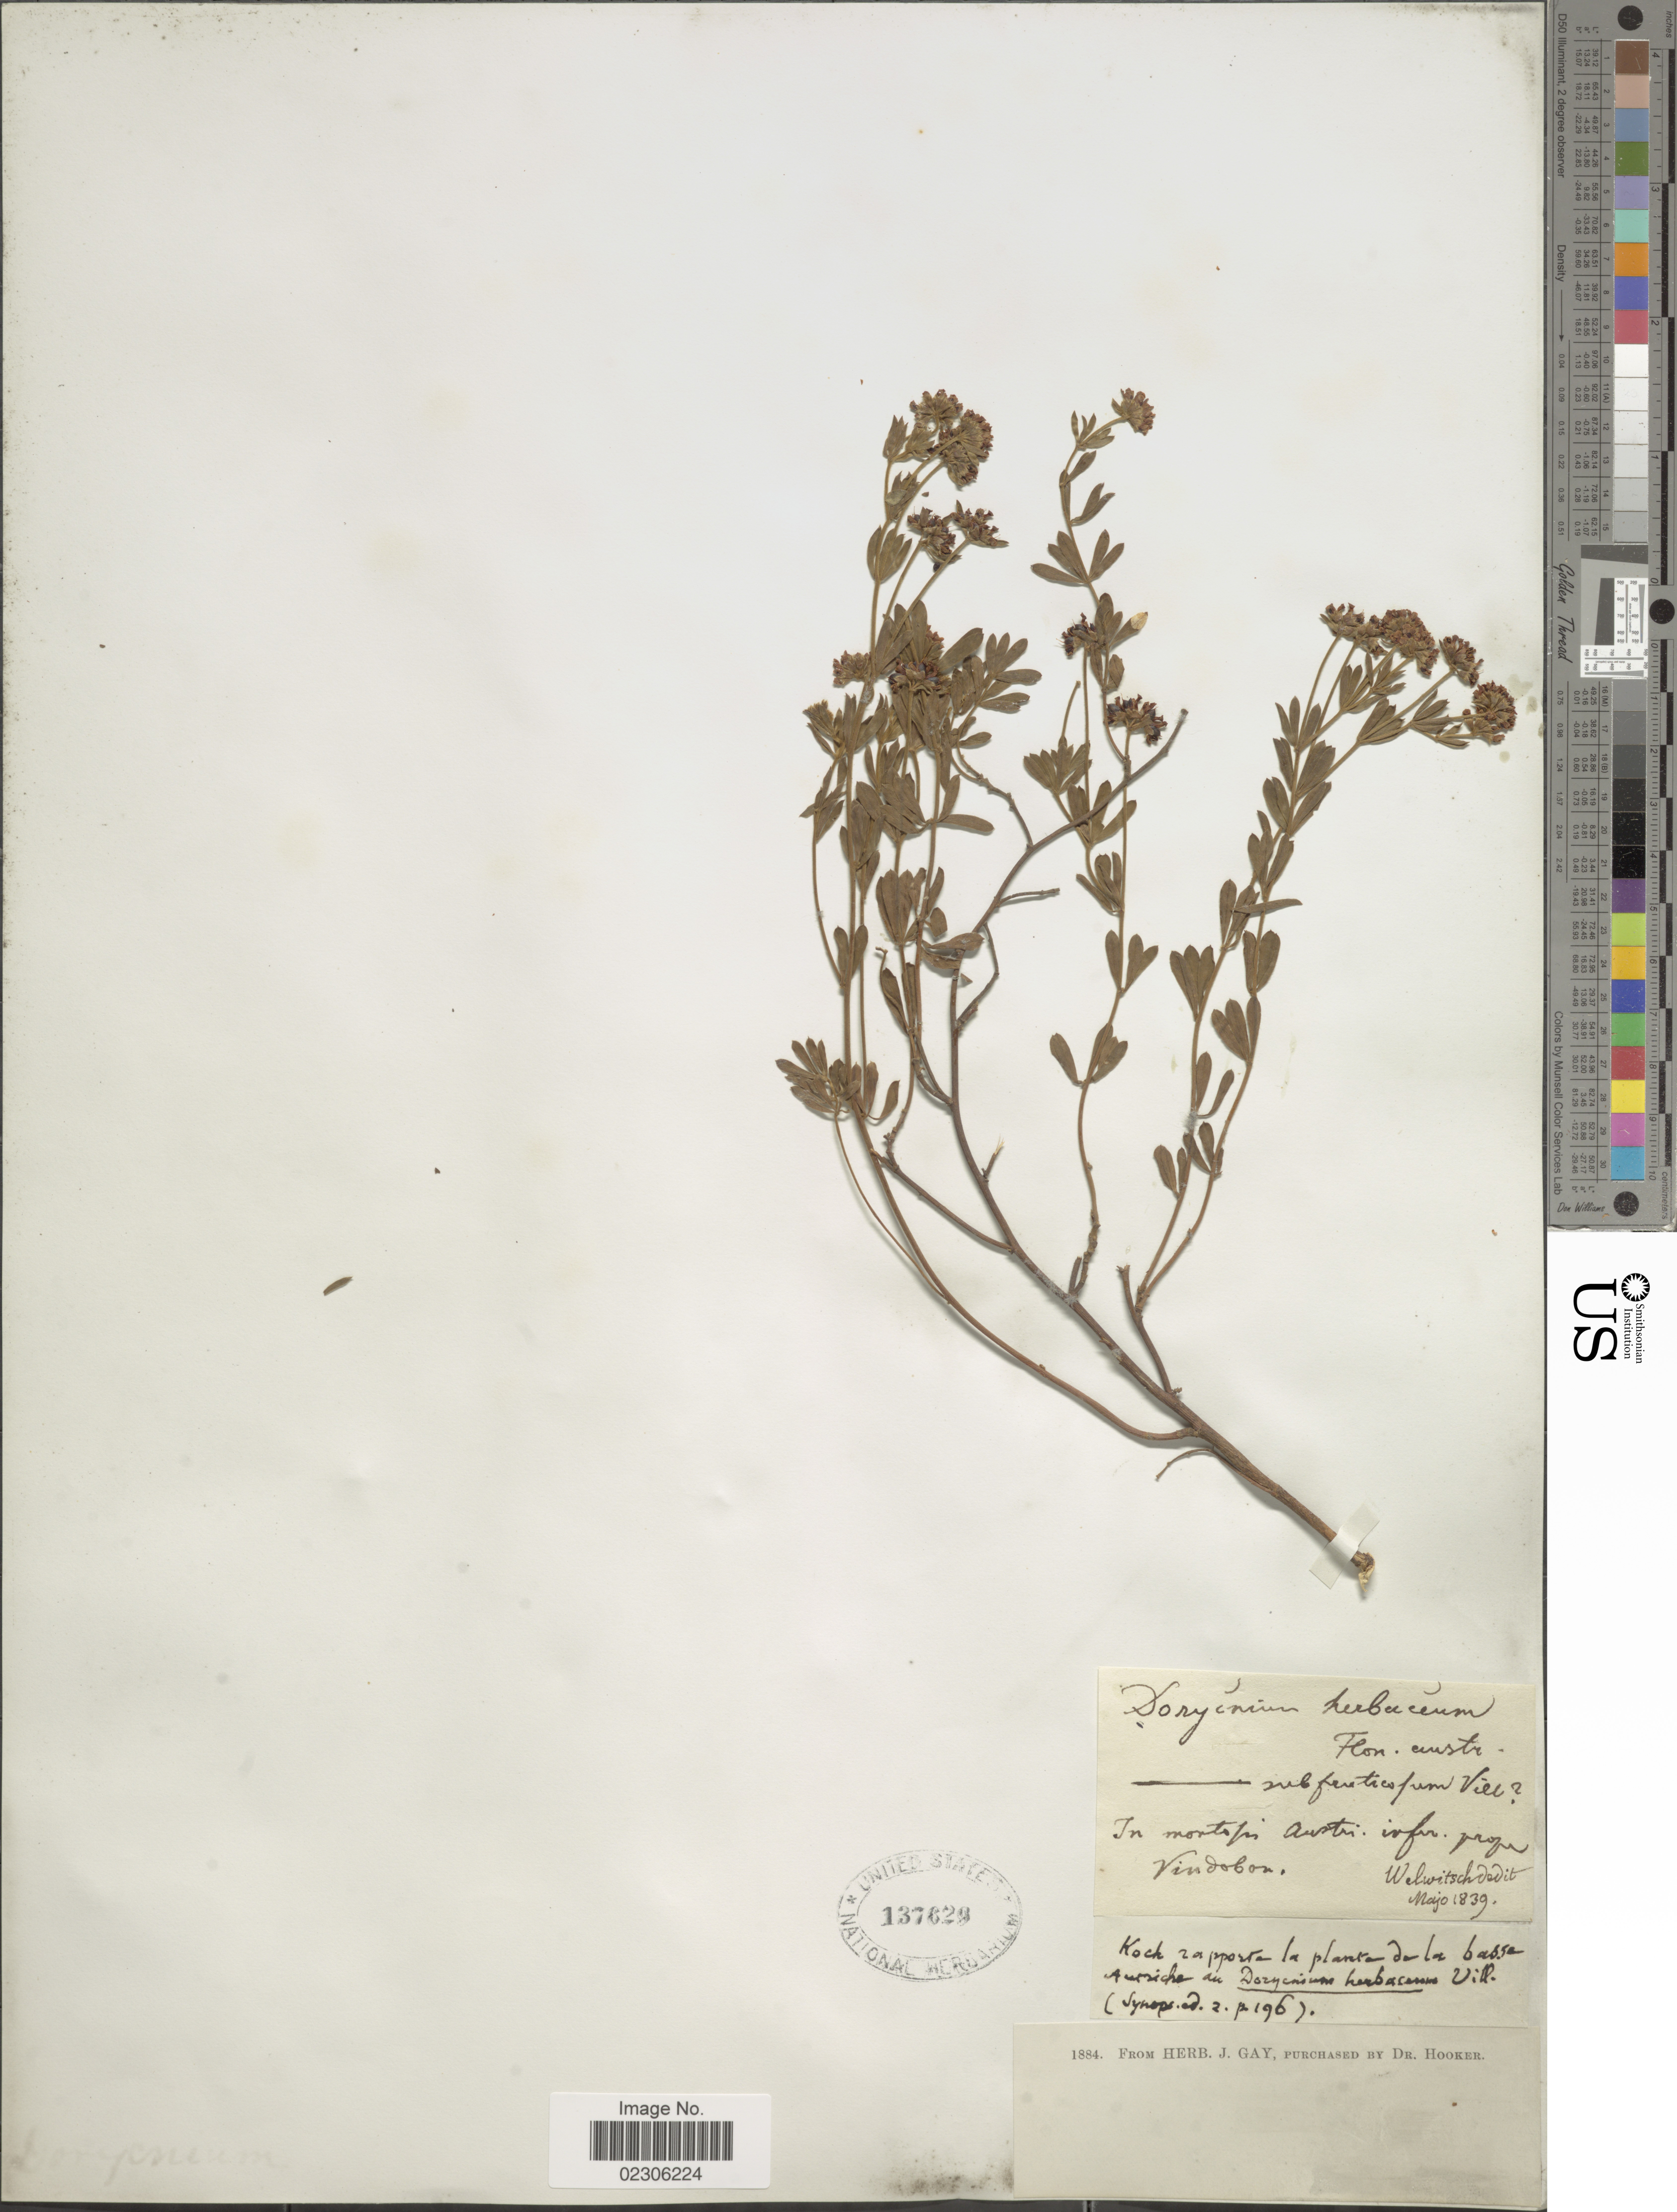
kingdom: Plantae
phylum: Tracheophyta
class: Magnoliopsida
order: Fabales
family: Fabaceae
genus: Dorycnium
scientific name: Dorycnium herbaceum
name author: Vill.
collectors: -. Welwitsch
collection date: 1839-05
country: Austria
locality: In montofin austri: infir. prope Vinboden [interpreted]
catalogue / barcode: US 137629